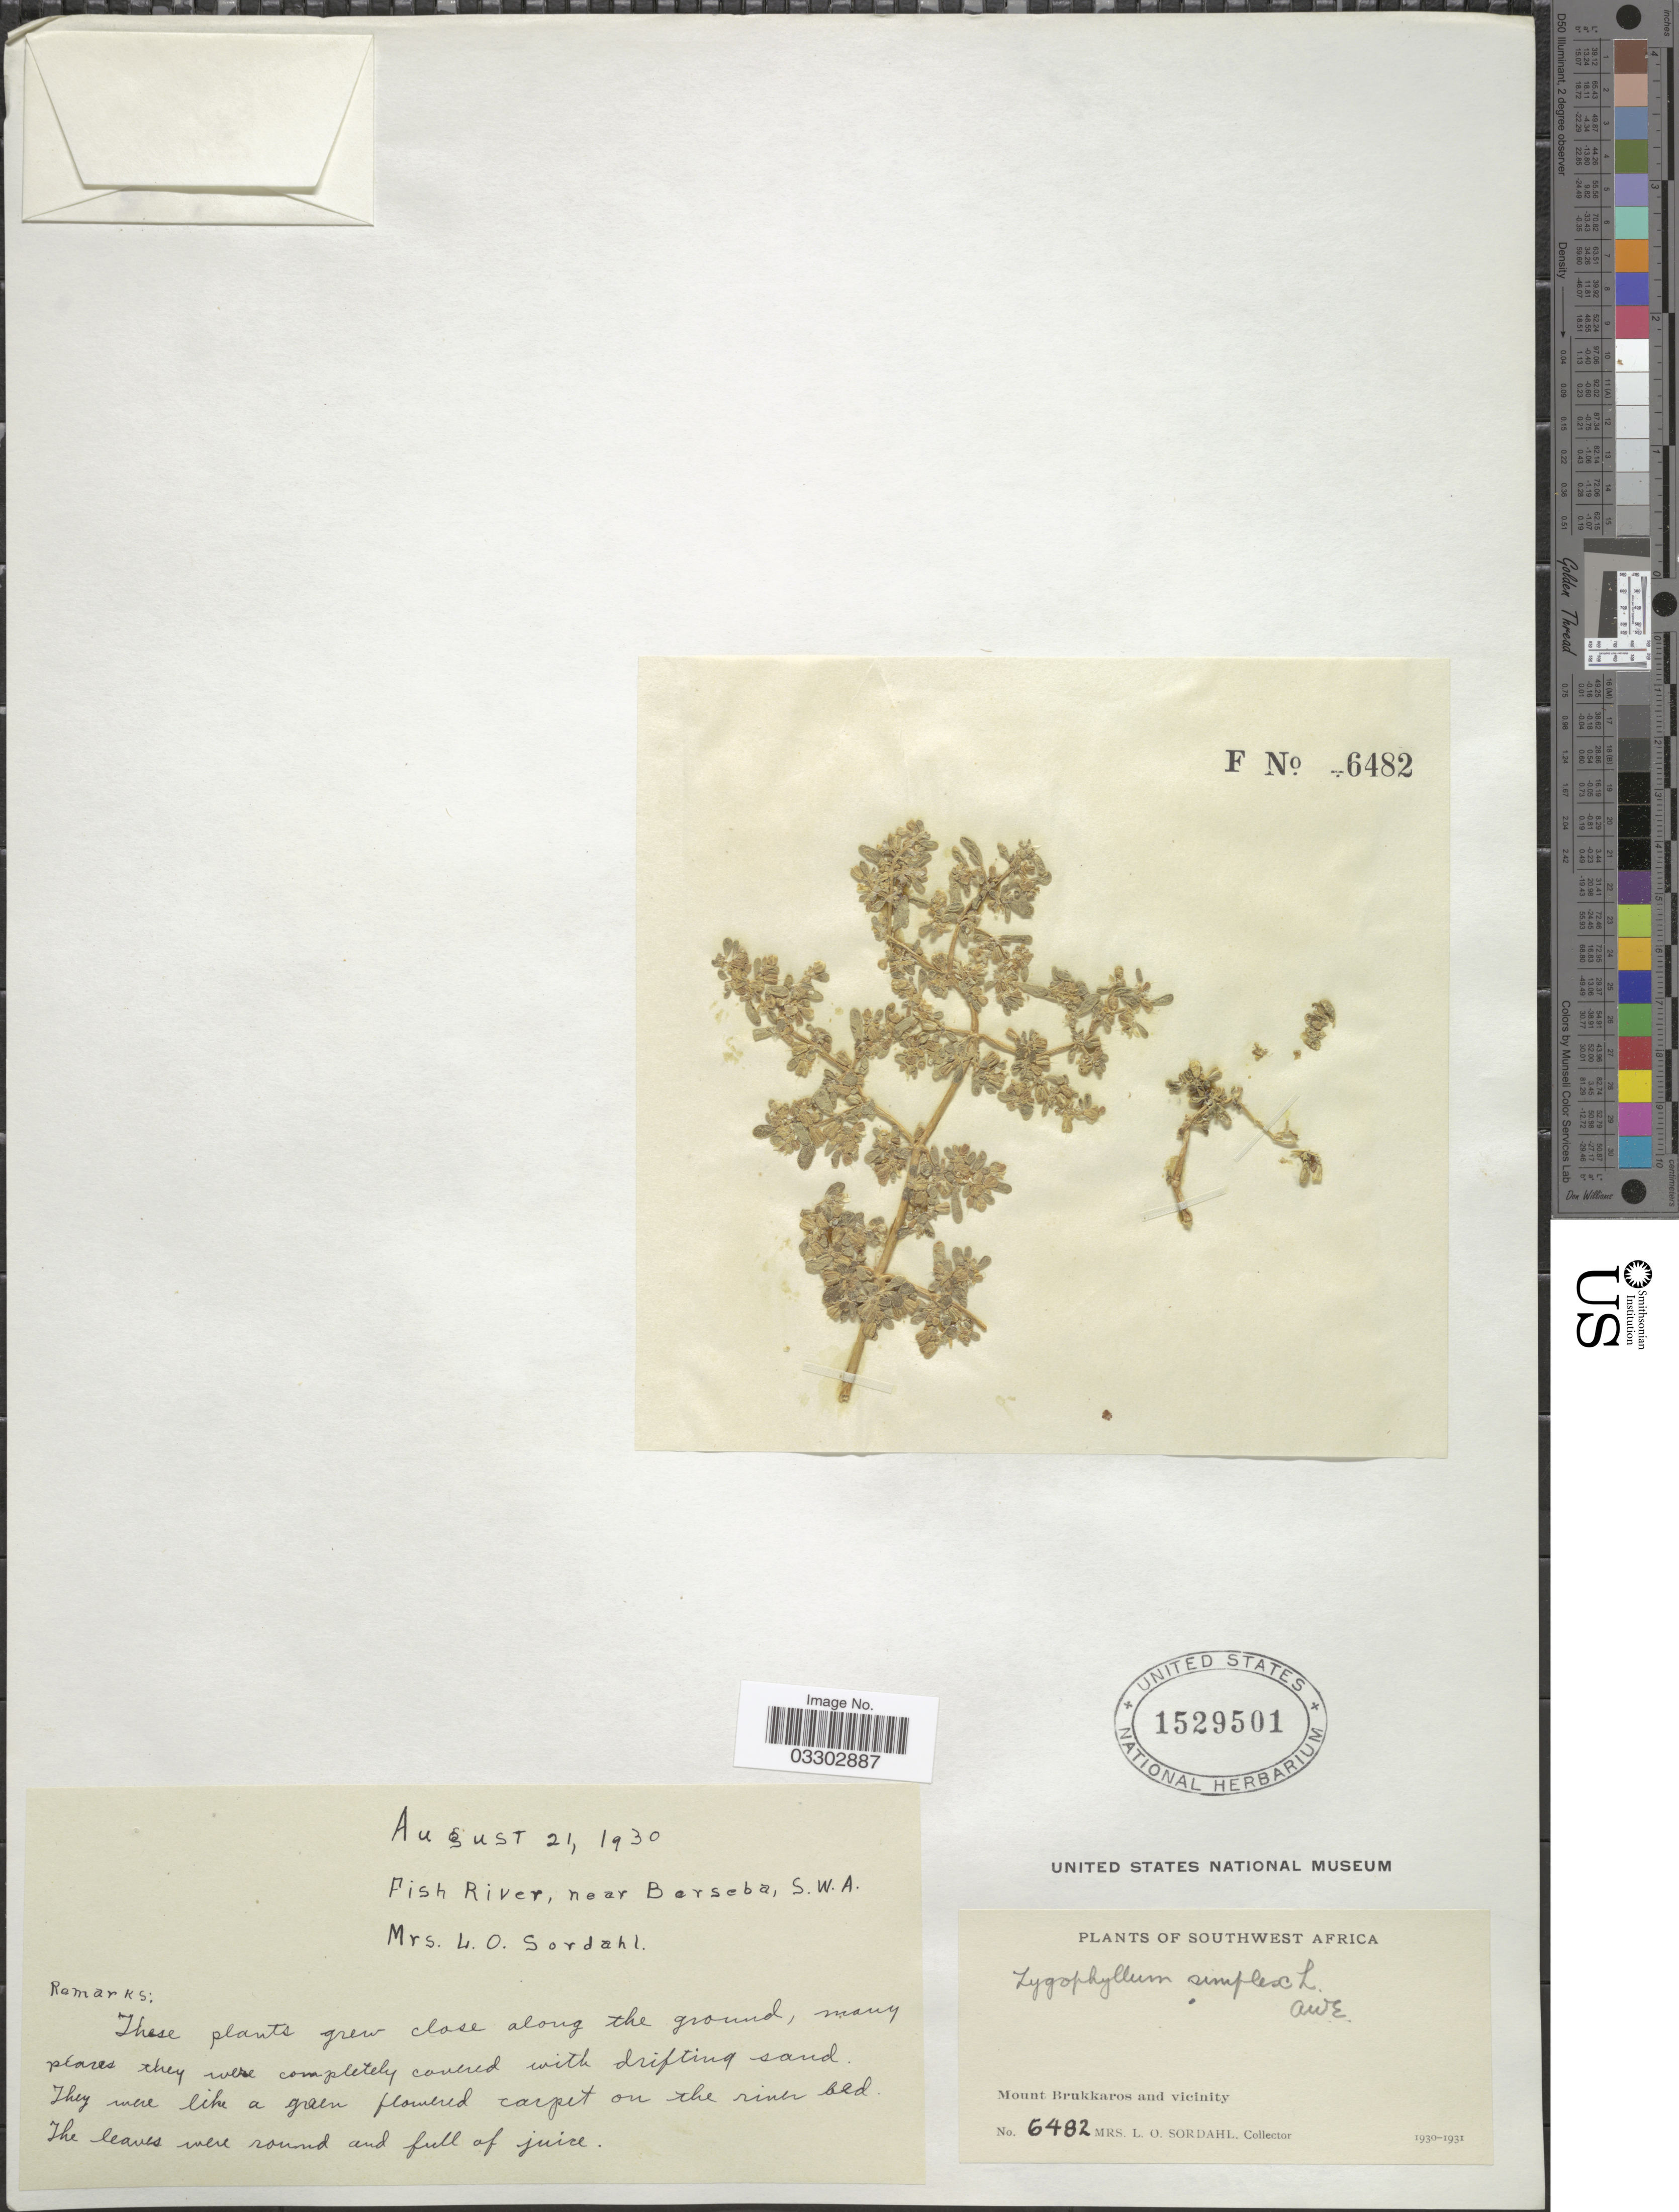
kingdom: Plantae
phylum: Tracheophyta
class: Magnoliopsida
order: Zygophyllales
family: Zygophyllaceae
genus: Zygophyllum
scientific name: Zygophyllum simplex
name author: L.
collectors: L. Sordahl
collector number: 6482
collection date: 1930-08-21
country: Namibia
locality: Southwest Africa. Mount Brukkaros and vicinity.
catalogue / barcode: US 1529501